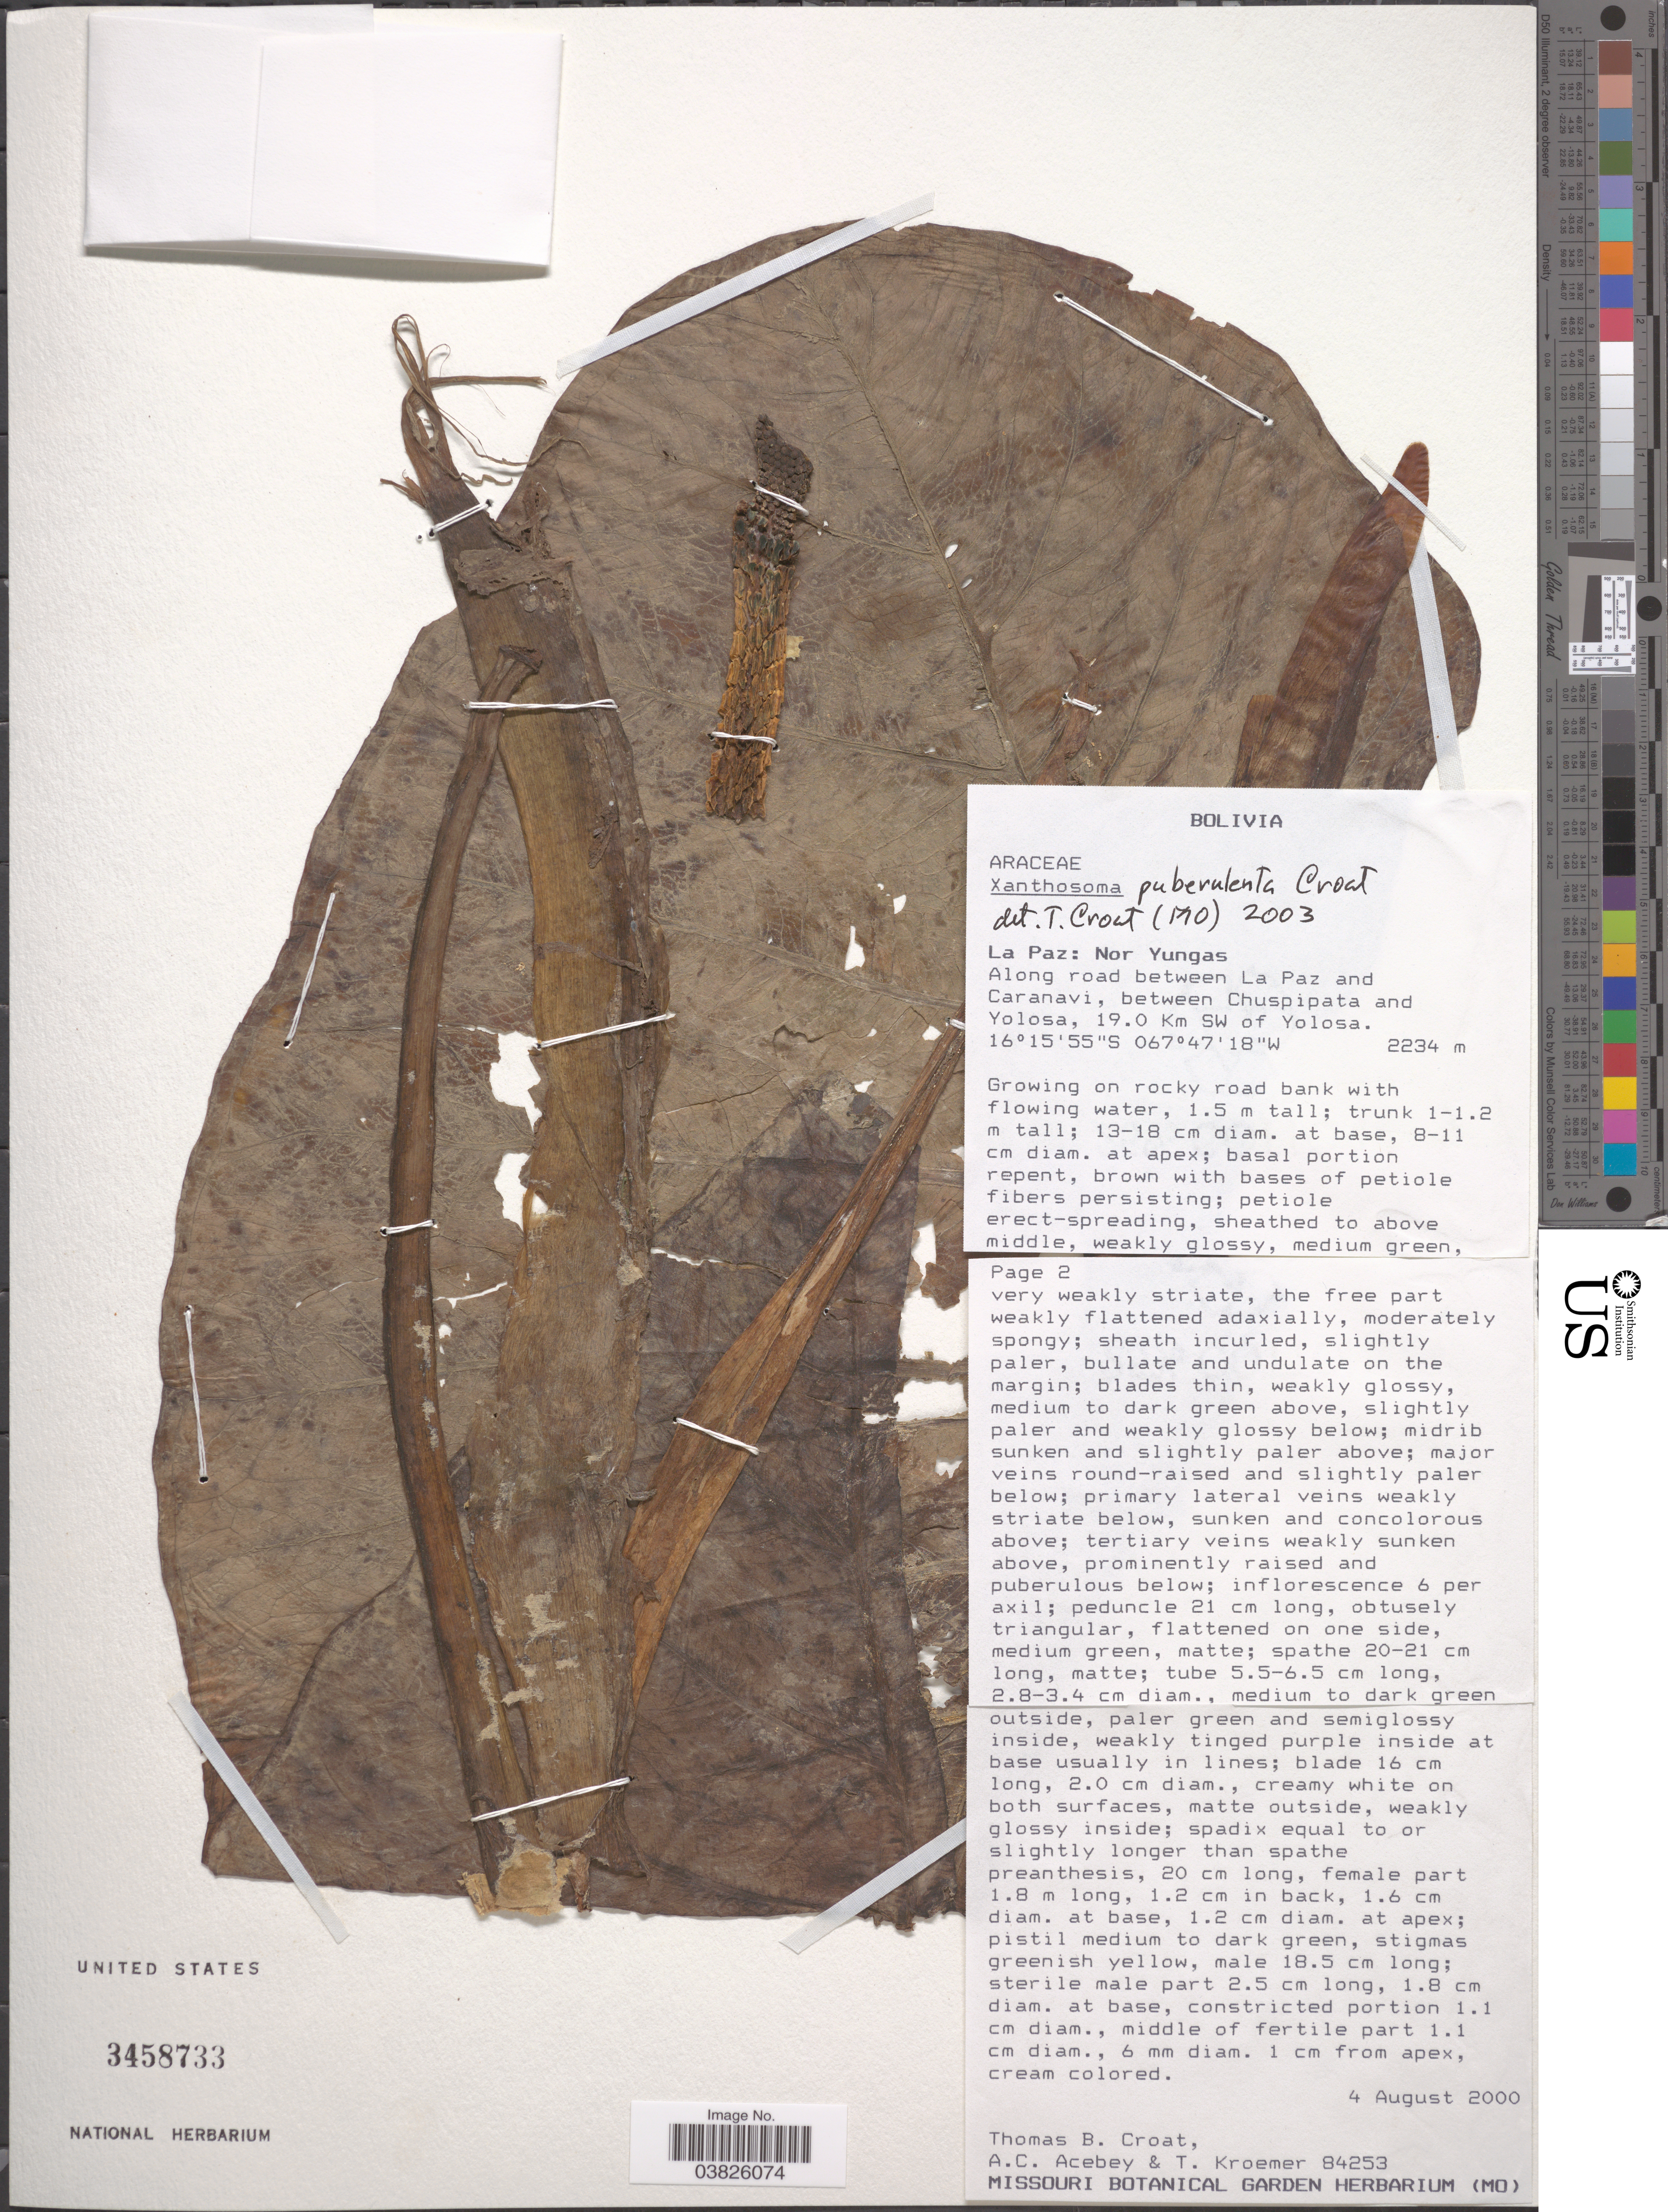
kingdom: Plantae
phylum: Tracheophyta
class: Liliopsida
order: Alismatales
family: Araceae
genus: Xanthosoma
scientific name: Xanthosoma puberulenta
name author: Croat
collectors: T. B. Croat, A. Acebey & T. Kroemer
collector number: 84253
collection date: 2000-08-04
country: Bolivia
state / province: La Paz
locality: Nor Yungas. Along road between La Paz and Caranavi, between Chusipata and Yolosa, 19.0 Km SW of Yolosa.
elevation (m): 2234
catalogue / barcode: US 3458733